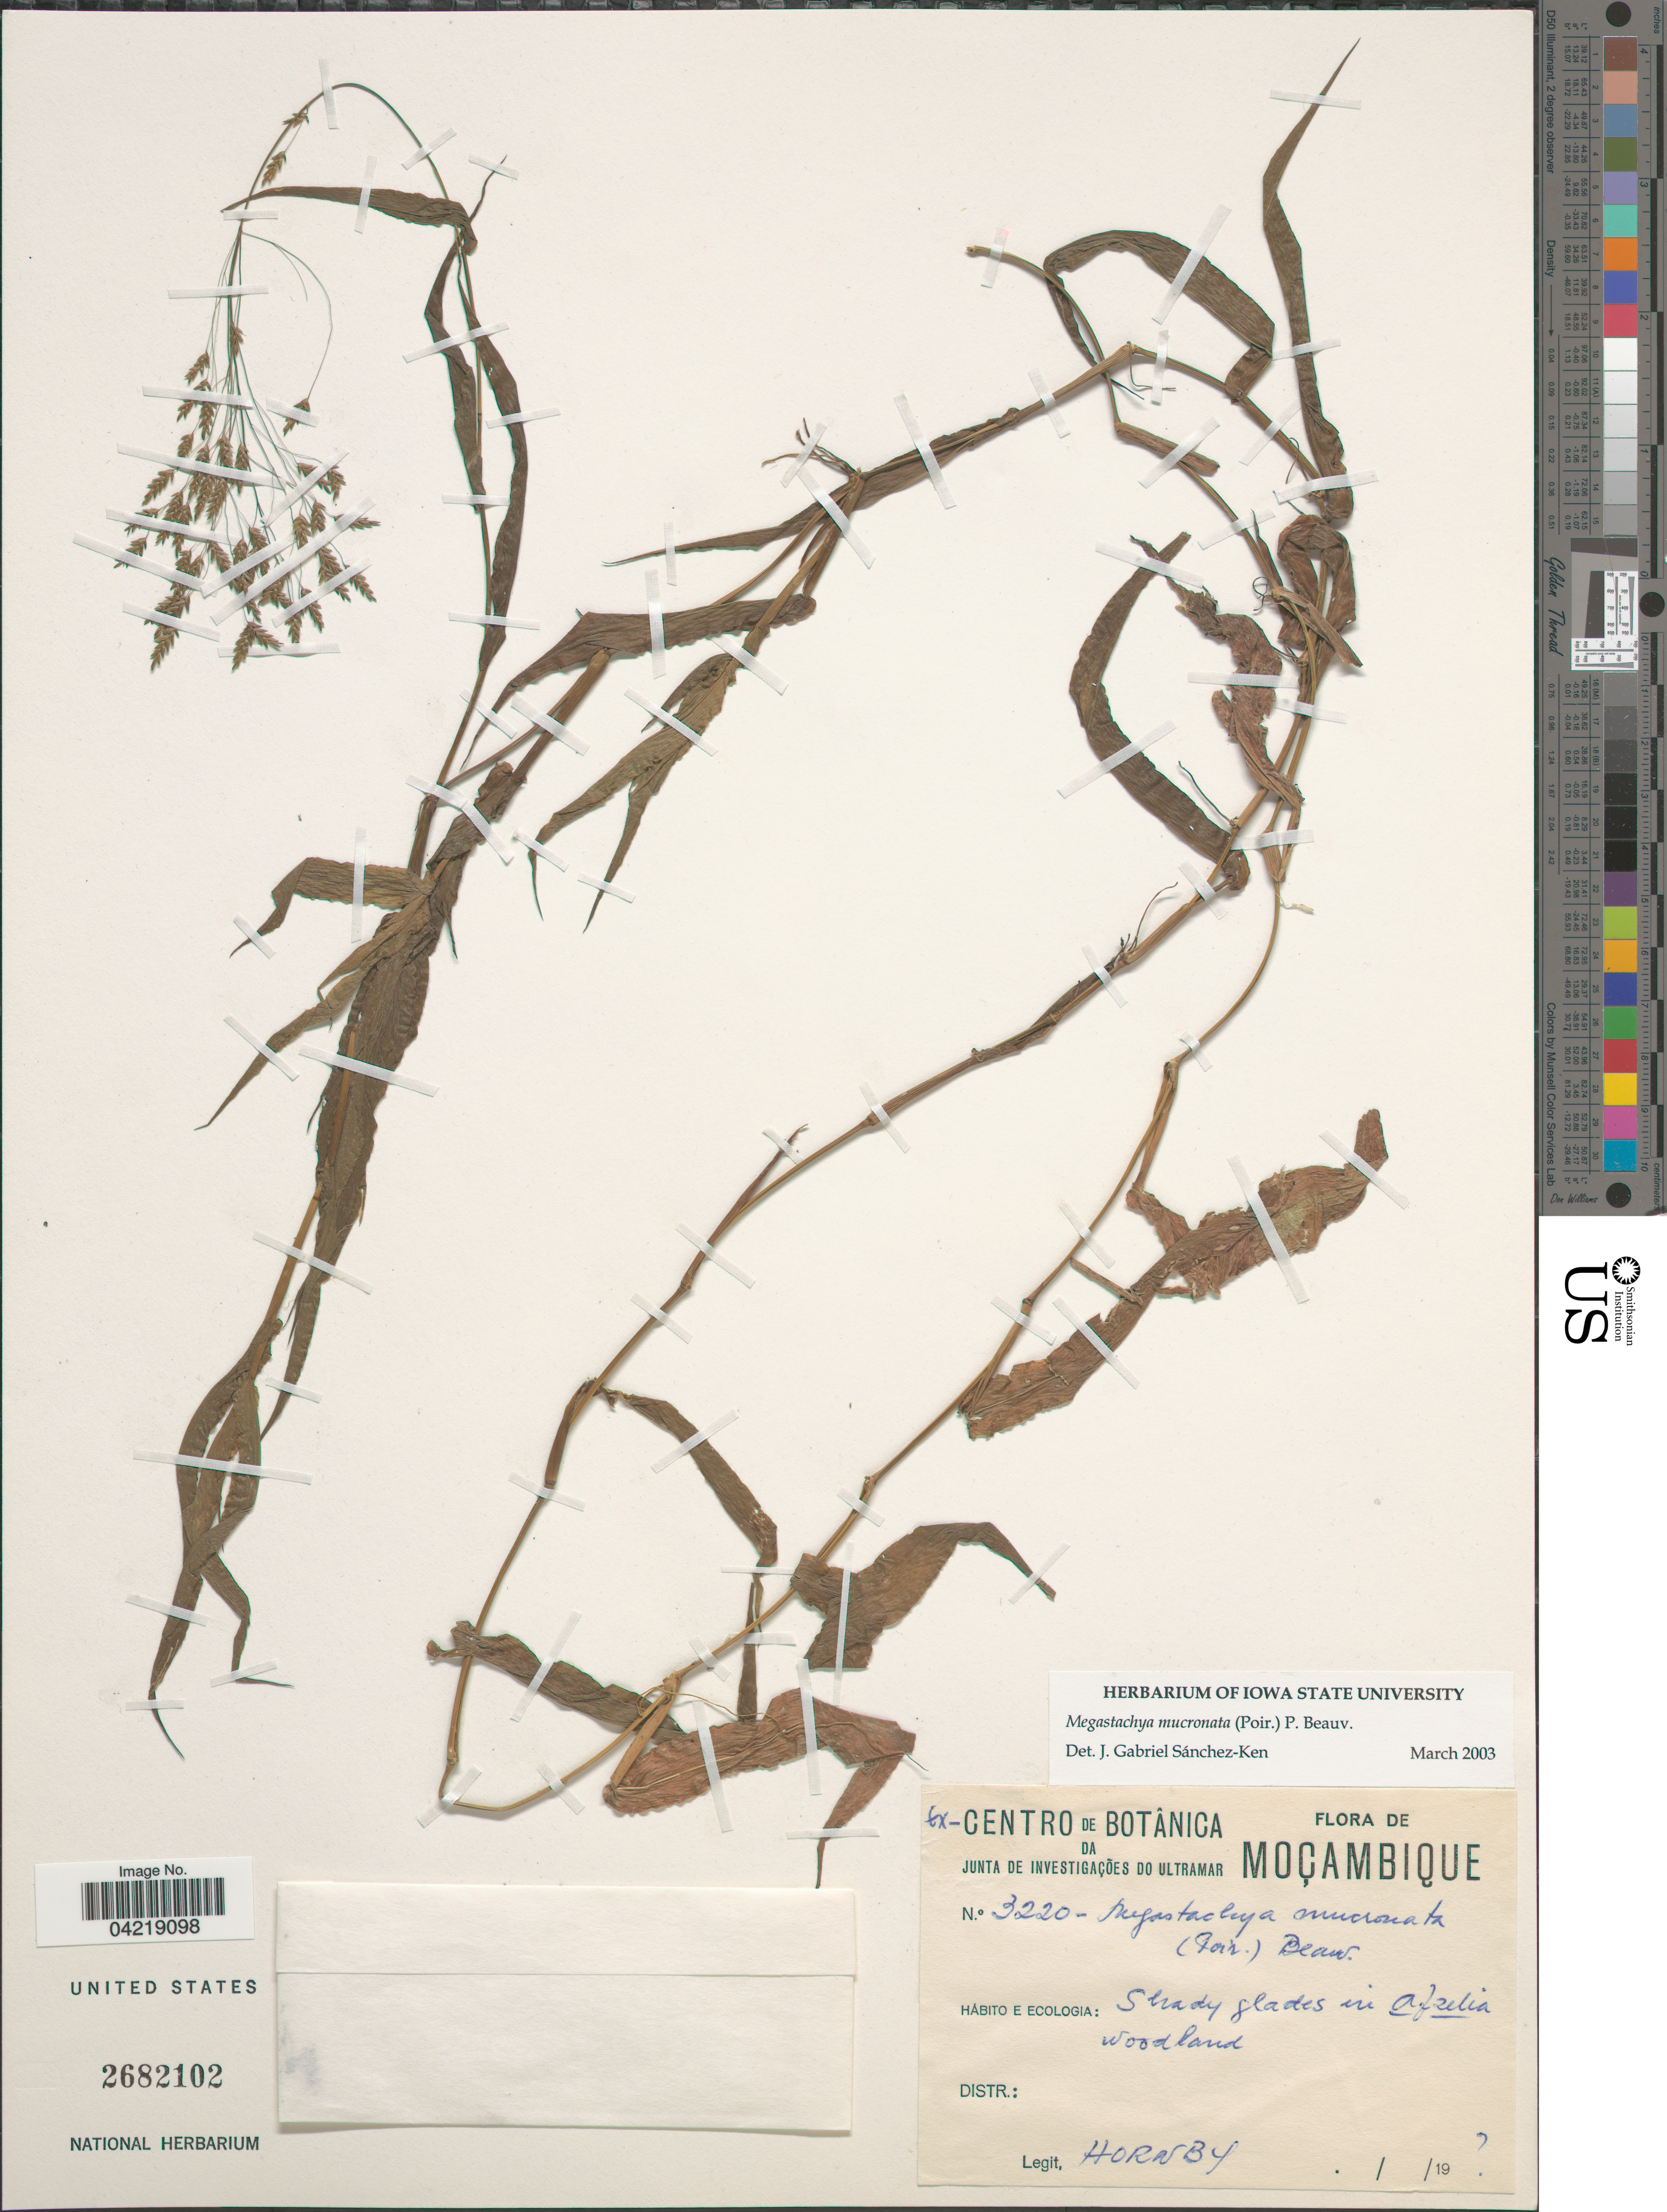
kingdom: Plantae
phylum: Tracheophyta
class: Liliopsida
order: Poales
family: Poaceae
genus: Megastachya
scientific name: Megastachya mucronata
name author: (Poir.) P. Beauv.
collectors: A. Hornby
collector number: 3220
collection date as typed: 19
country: Mozambique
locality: Shady glades in Afzelia woodland.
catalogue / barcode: US 2682102